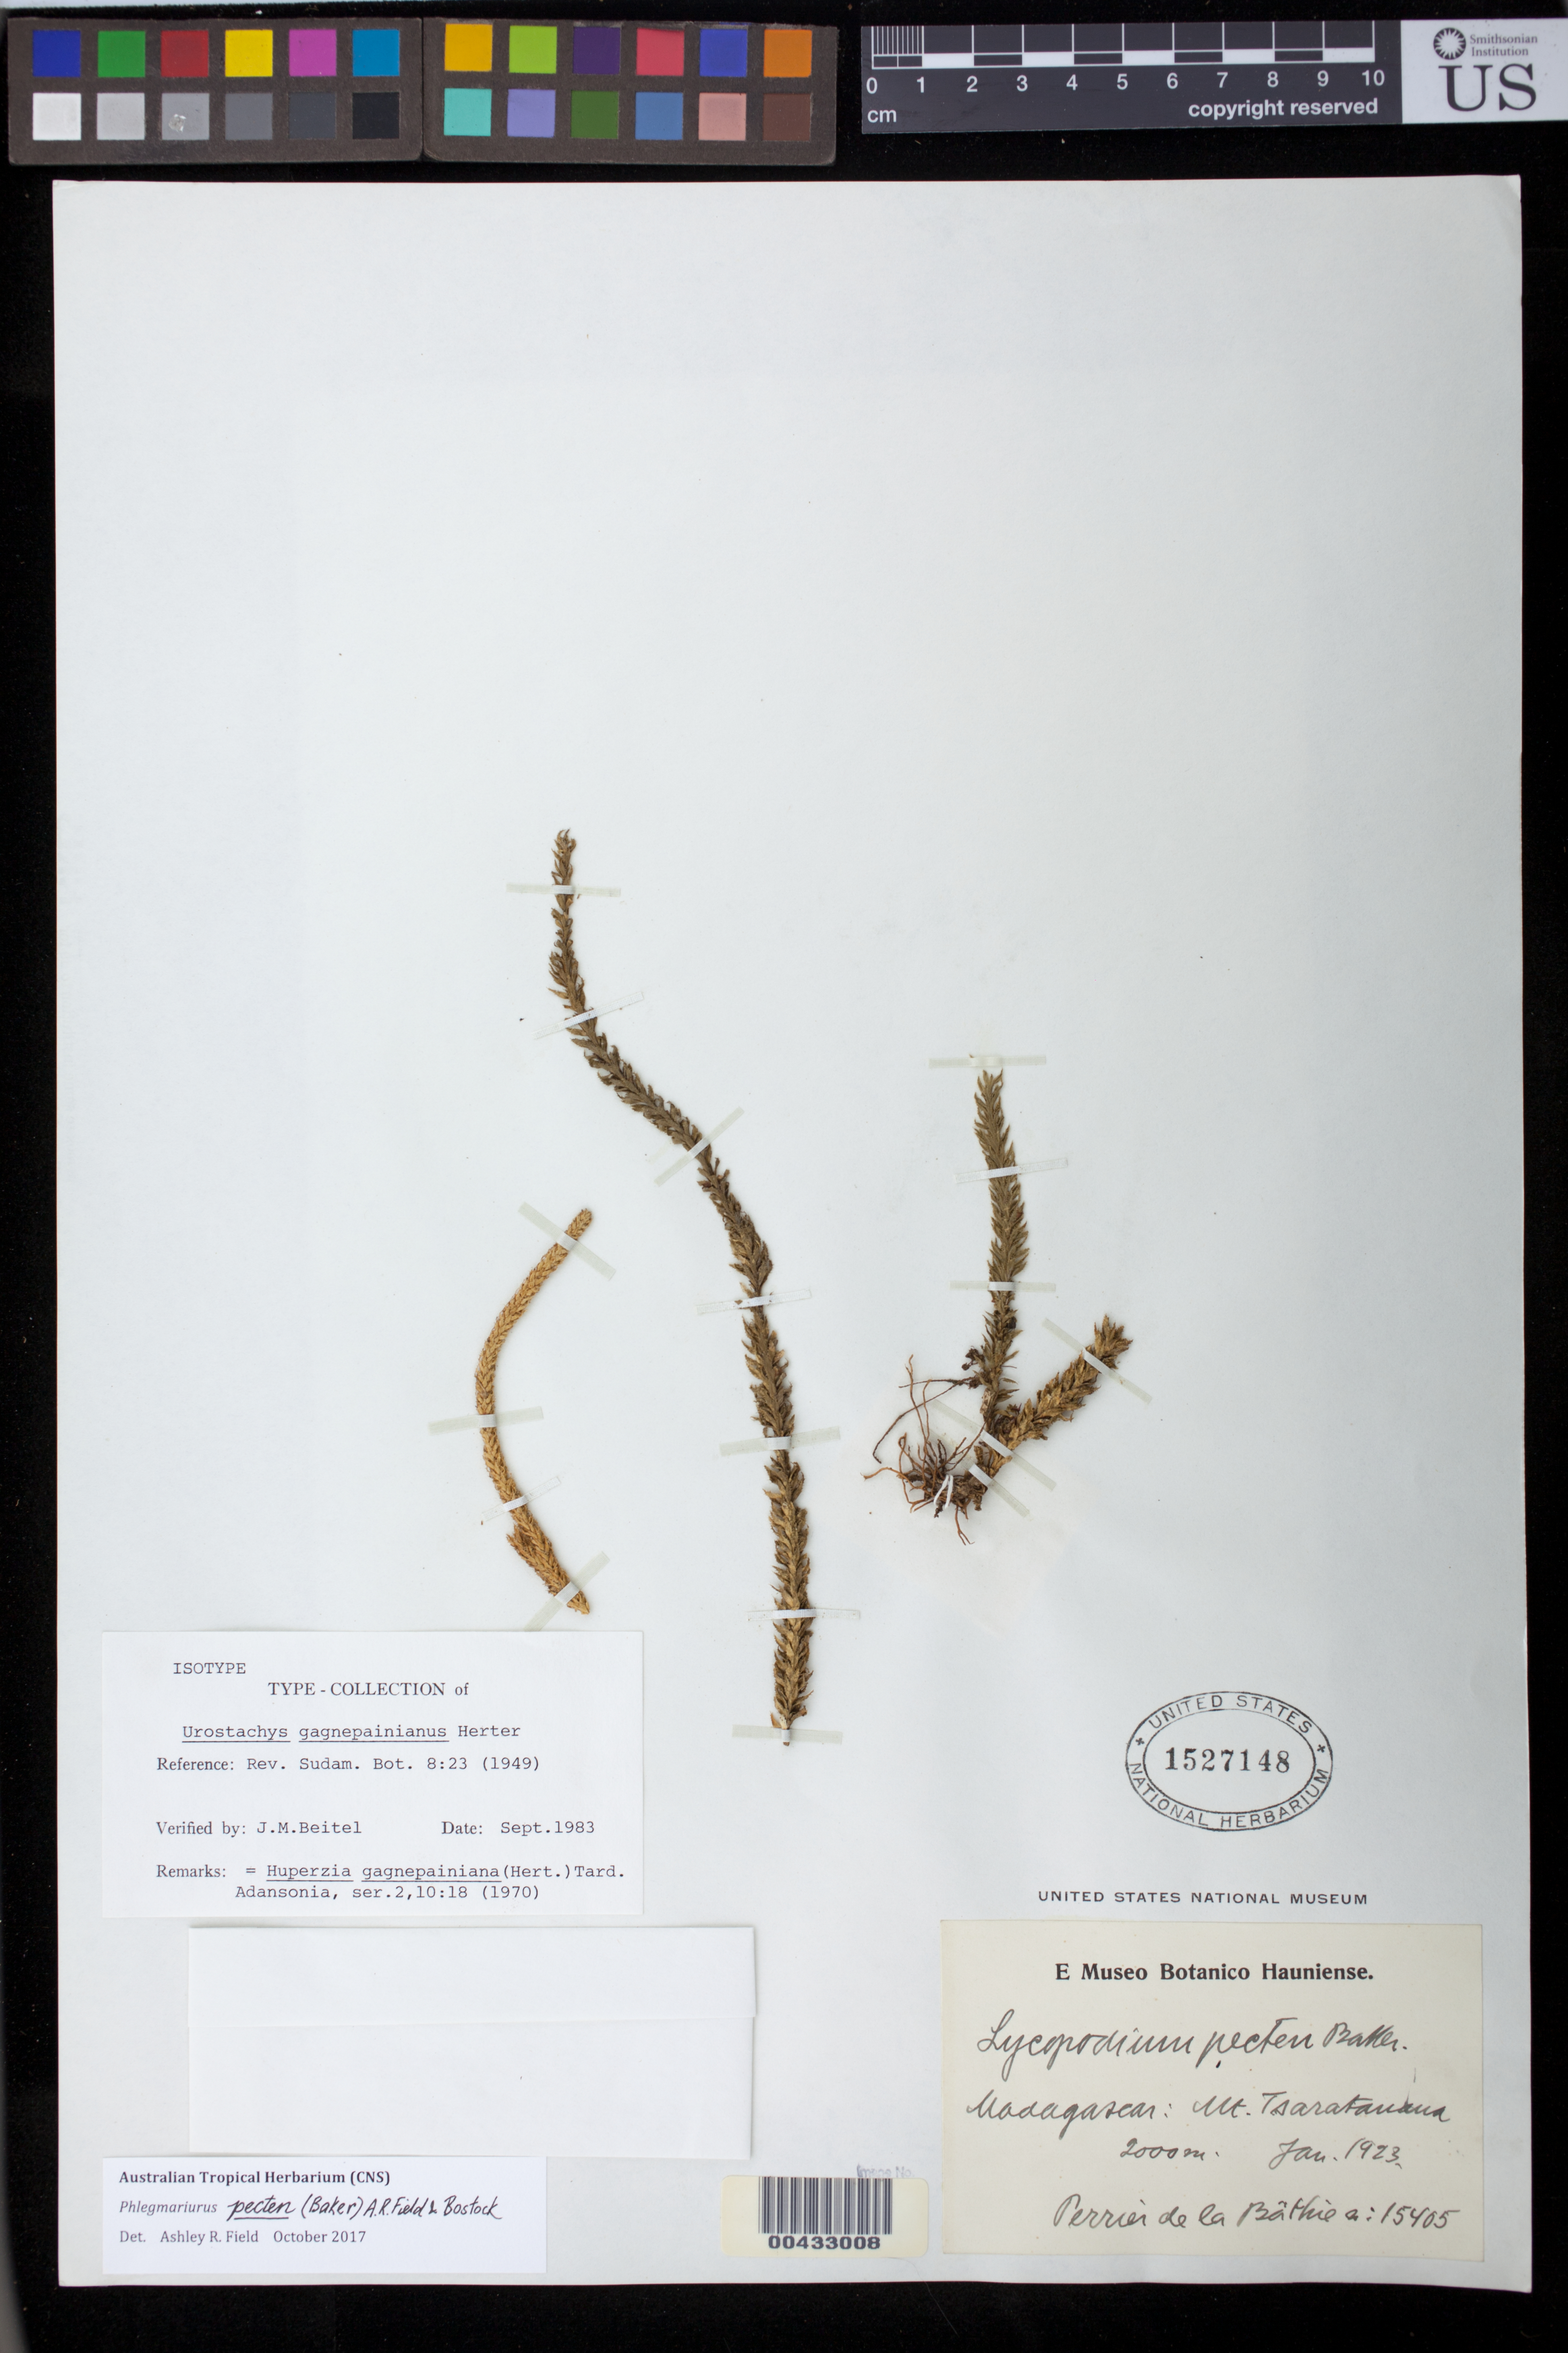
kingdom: Plantae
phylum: Tracheophyta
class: Lycopodiopsida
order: Lycopodiales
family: Lycopodiaceae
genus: Urostachys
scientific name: Urostachys gagnepainianus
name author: Herter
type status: Isotype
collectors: H. Perrier de la Bâthie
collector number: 15405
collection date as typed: Jan 1923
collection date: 1923-01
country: Madagascar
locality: Mt. Tsaratanana.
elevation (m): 2000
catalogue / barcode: US 1527148